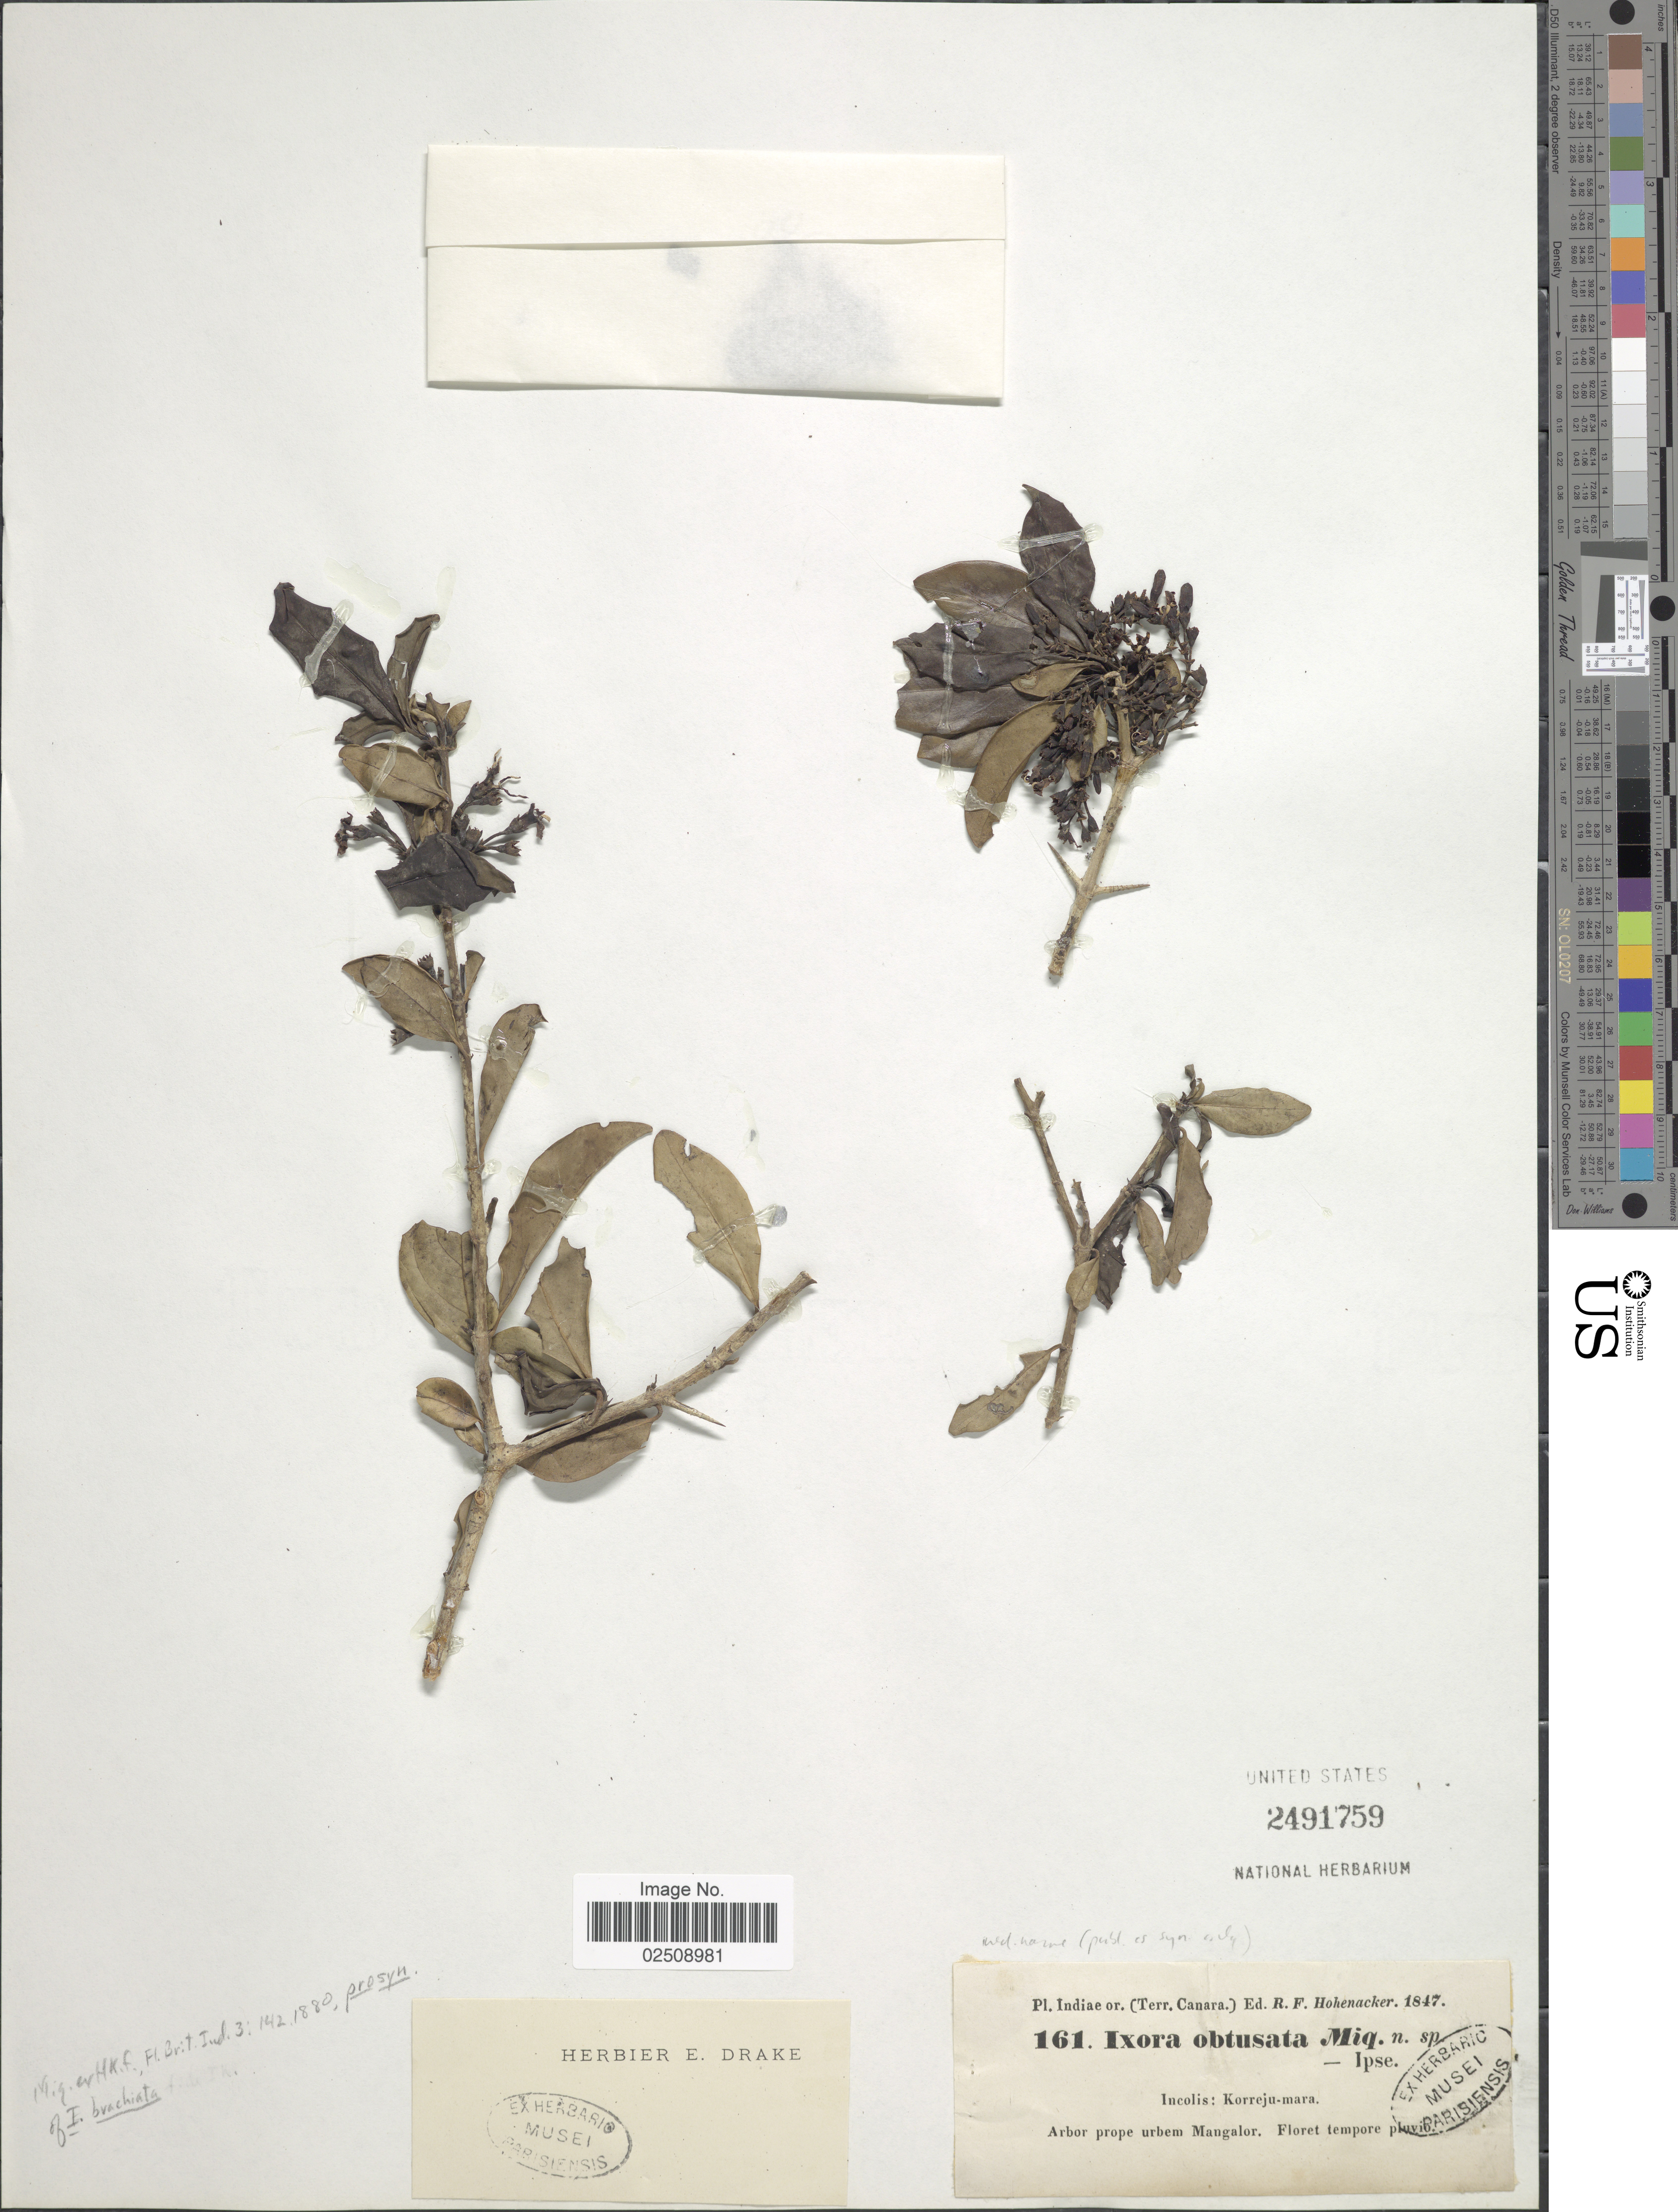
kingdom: Plantae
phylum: Tracheophyta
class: Magnoliopsida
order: Gentianales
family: Rubiaceae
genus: Ixora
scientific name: Ixora brachiata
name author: Roxb.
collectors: R. F. Hohenacker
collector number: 161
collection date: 1847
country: India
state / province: Karnataka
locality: Indiae or. (Terr. Canara). Incolis: Korreju-mara. Arbor prope urbem Mangalor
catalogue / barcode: US 2491759